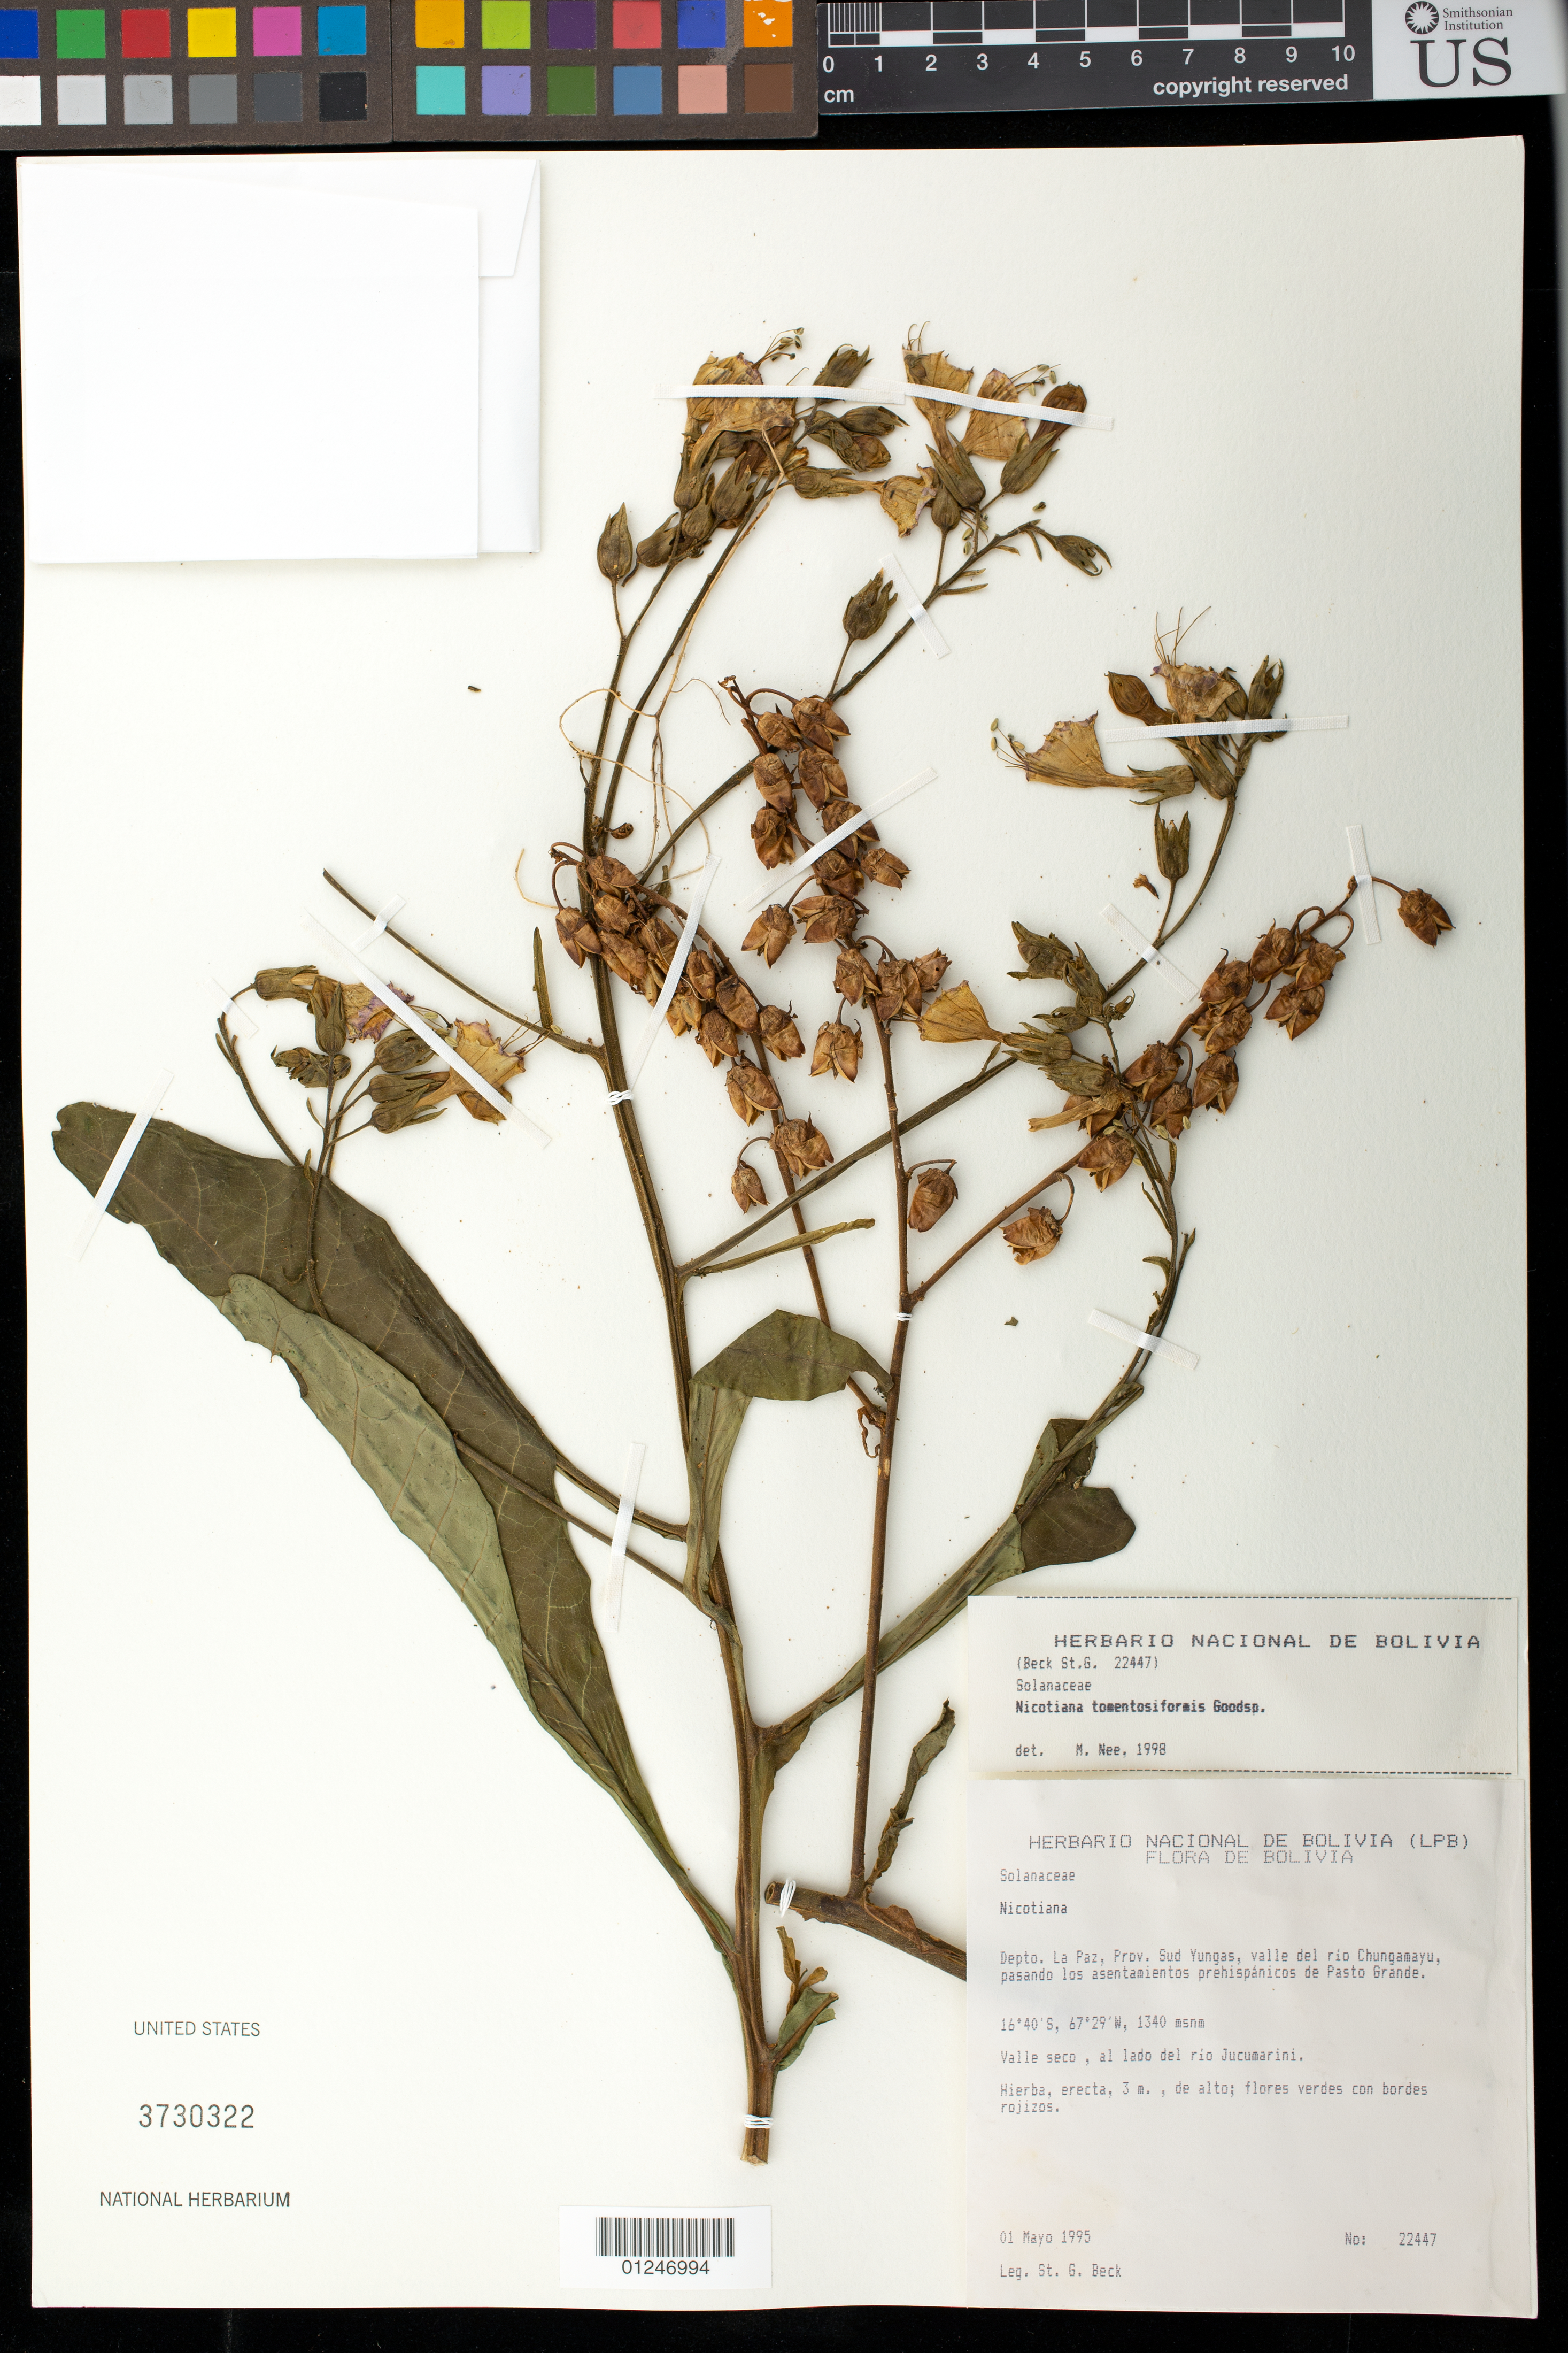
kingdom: Plantae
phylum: Tracheophyta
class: Magnoliopsida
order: Solanales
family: Solanaceae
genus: Nicotiana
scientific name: Nicotiana tomentosiformis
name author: Goodsp.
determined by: Nee, M.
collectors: S. G. Beck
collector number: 22447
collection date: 1995-05-01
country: Bolivia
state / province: La Paz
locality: Prov. Sud Yungas, valle del rio Chungamayu, pasando los asentamientos prehispanicos de Pasto Grande.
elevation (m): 1340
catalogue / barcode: US 3730322